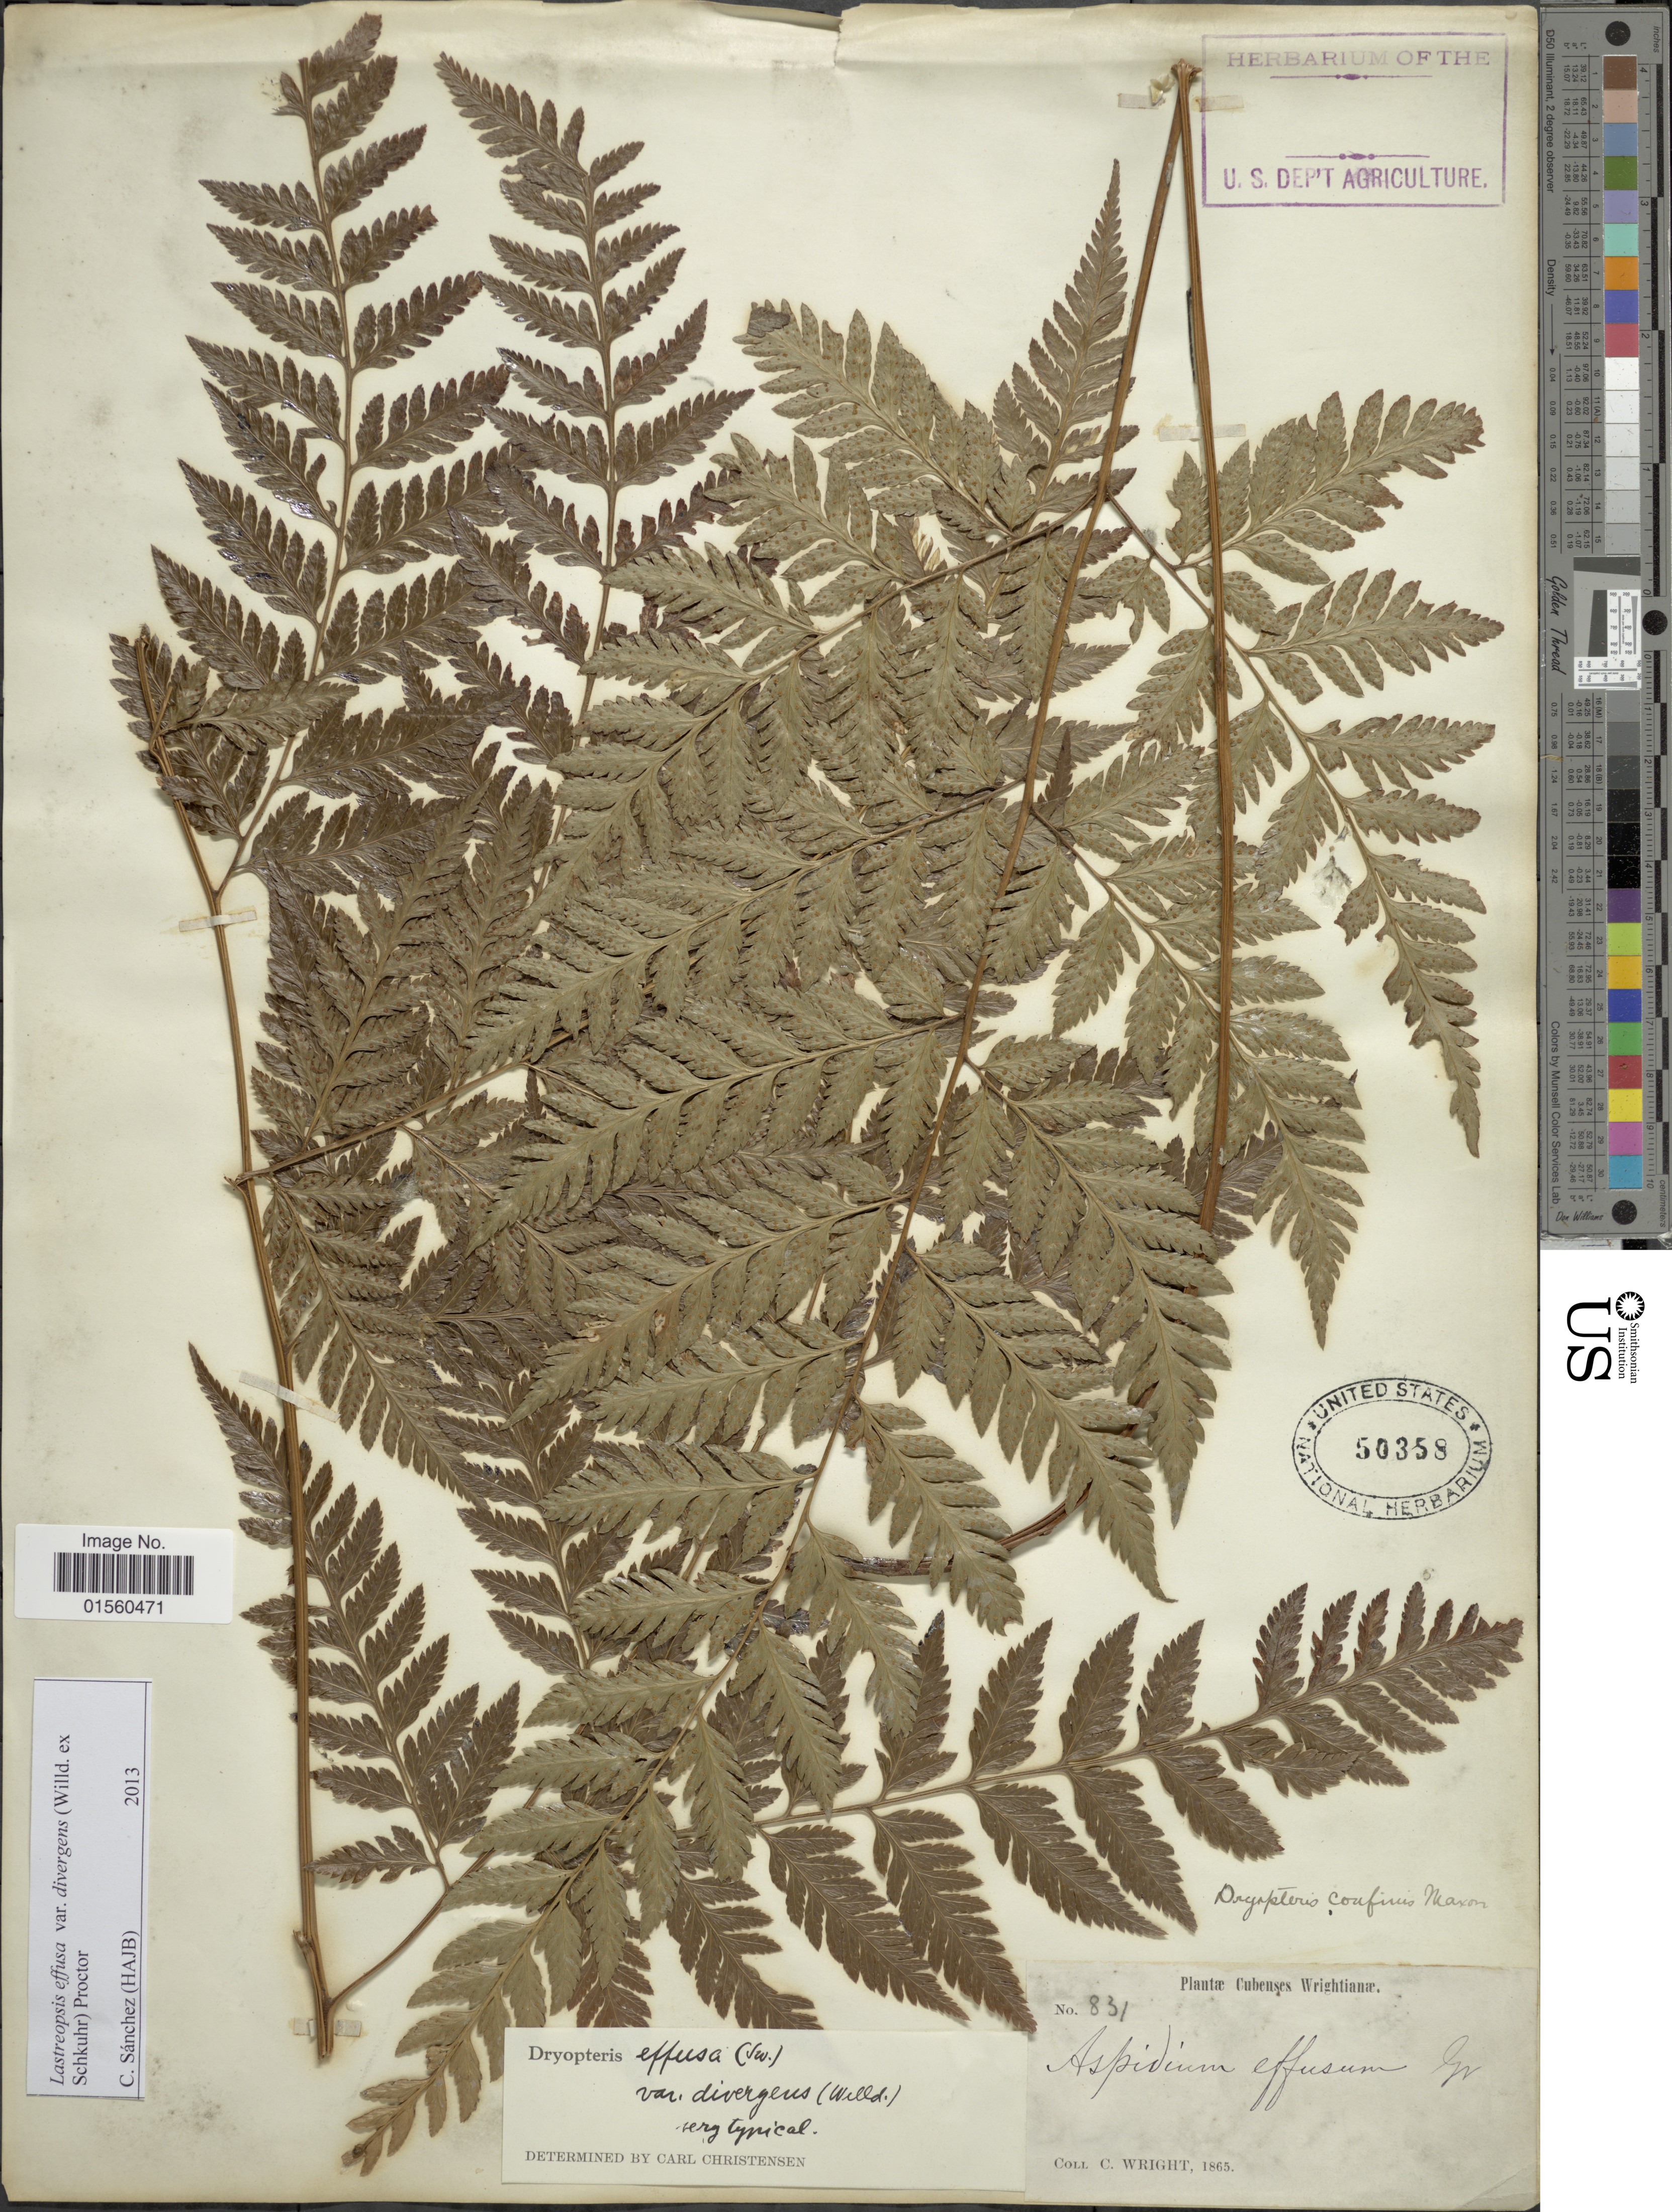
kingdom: Plantae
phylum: Tracheophyta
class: Polypodiopsida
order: Polypodiales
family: Dryopteridaceae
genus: Parapolystichum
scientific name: Parapolystichum effusum var. effusum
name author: (Sw.) Ching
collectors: C. Wright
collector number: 831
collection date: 1865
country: Cuba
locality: Cubenses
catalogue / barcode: US 50358